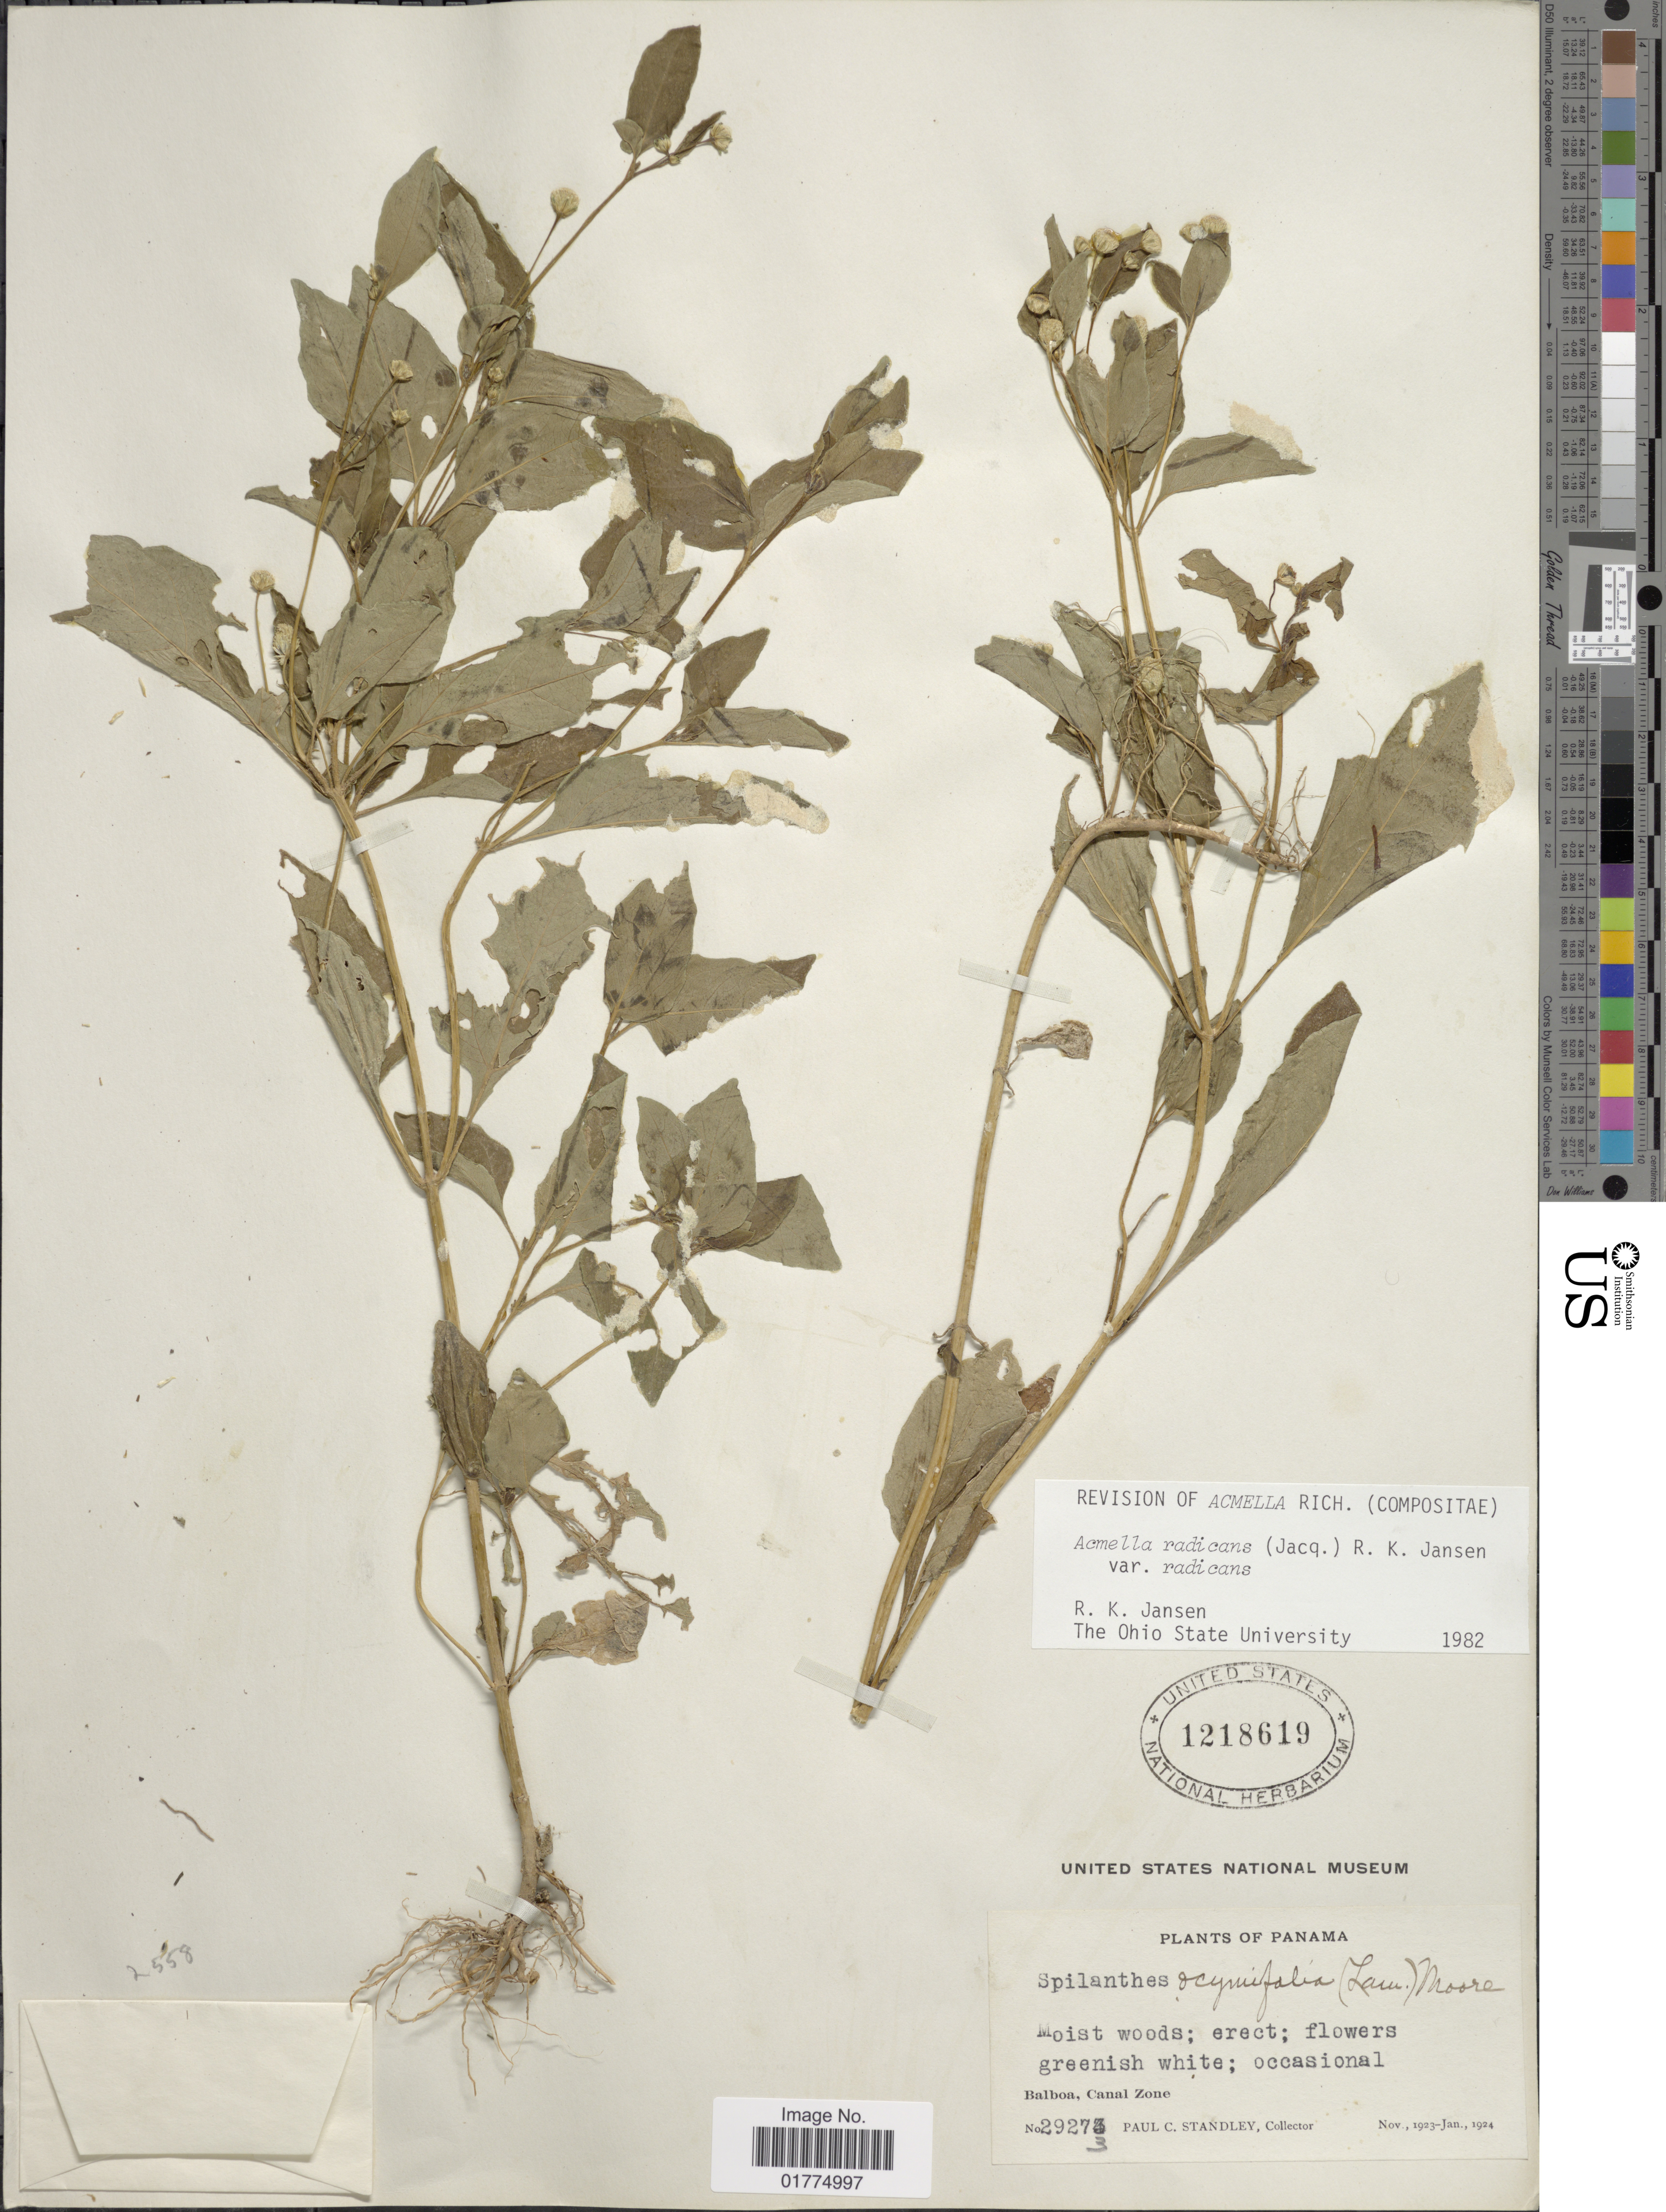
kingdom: Plantae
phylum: Tracheophyta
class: Magnoliopsida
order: Asterales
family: Asteraceae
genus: Acmella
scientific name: Acmella radicans var. radicans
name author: (Jacq.) R.K. Jansen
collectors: P. C. Standley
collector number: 29273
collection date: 1923-11/1924-01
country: Panama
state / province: Colón / Panamá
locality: Balboa, Canal Zone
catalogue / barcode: US 1218619